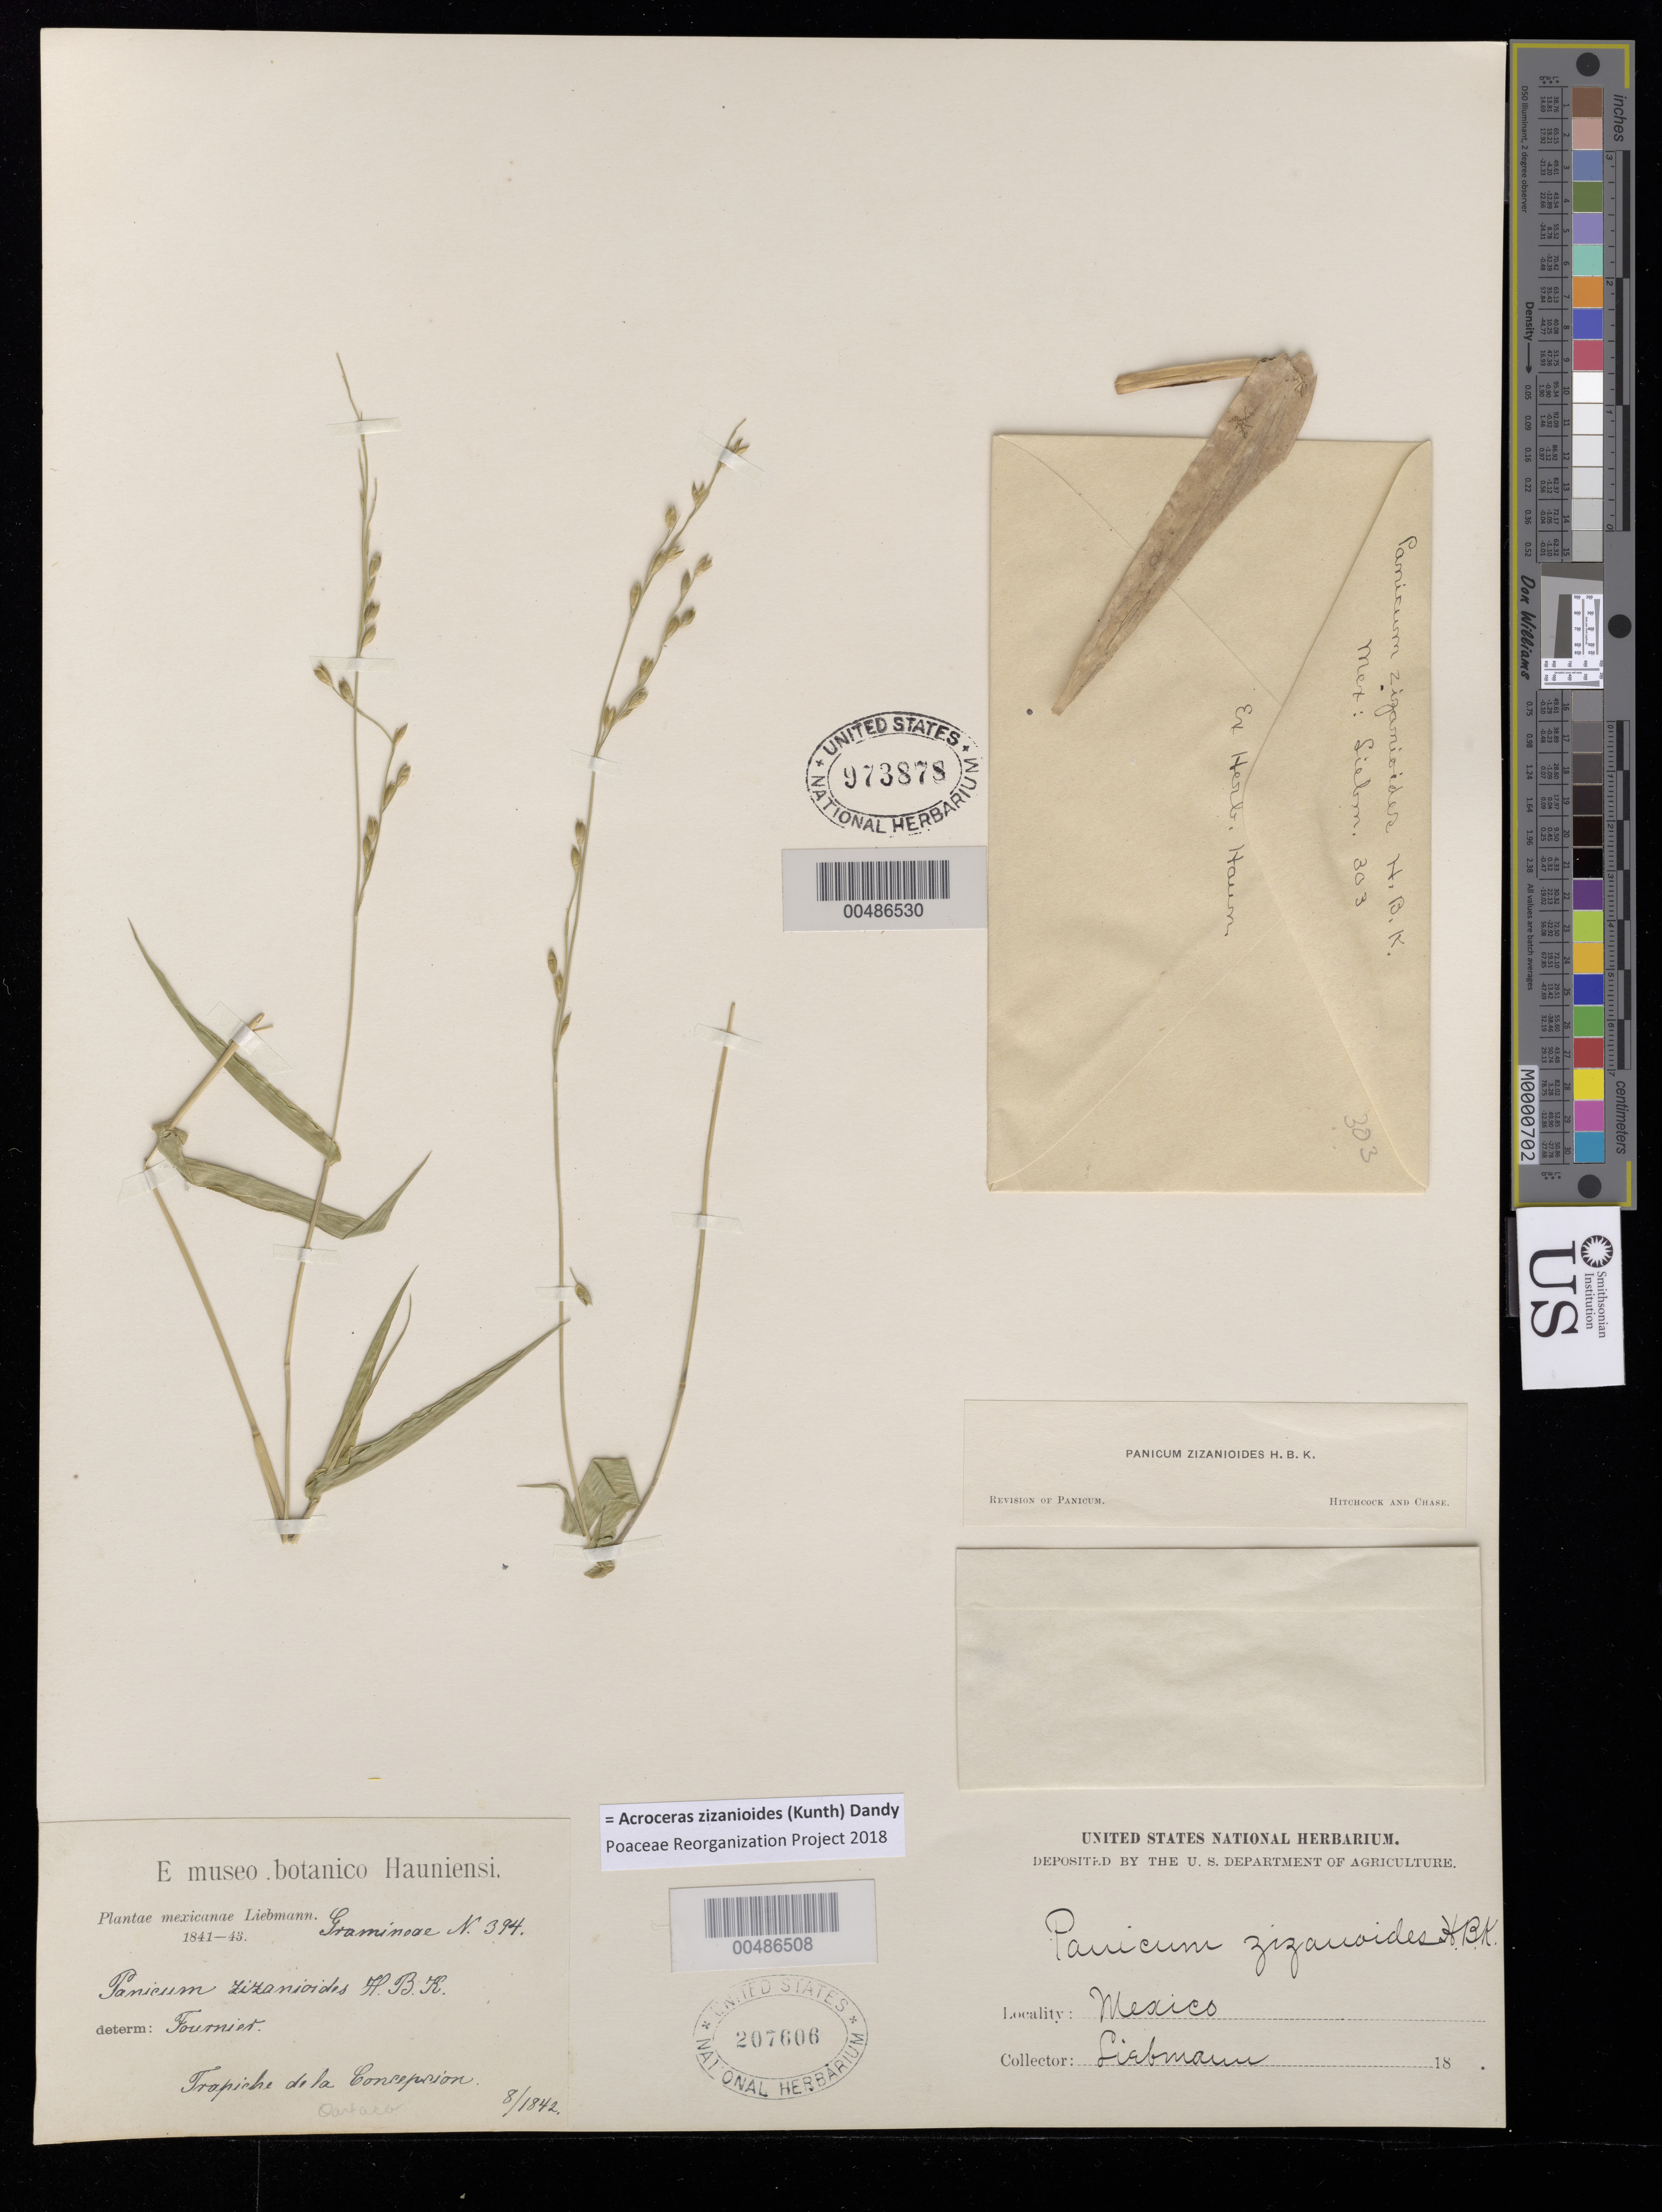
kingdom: Plantae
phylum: Tracheophyta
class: Liliopsida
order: Poales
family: Poaceae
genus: Acroceras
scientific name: Acroceras zizanioides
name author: (Kunth) Dandy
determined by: Fourniet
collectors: F. M. Liebmann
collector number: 394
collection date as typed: Aug 1842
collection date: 1842-08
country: Mexico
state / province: Oaxaca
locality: Tropiche de la Concepcion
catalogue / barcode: US 207606